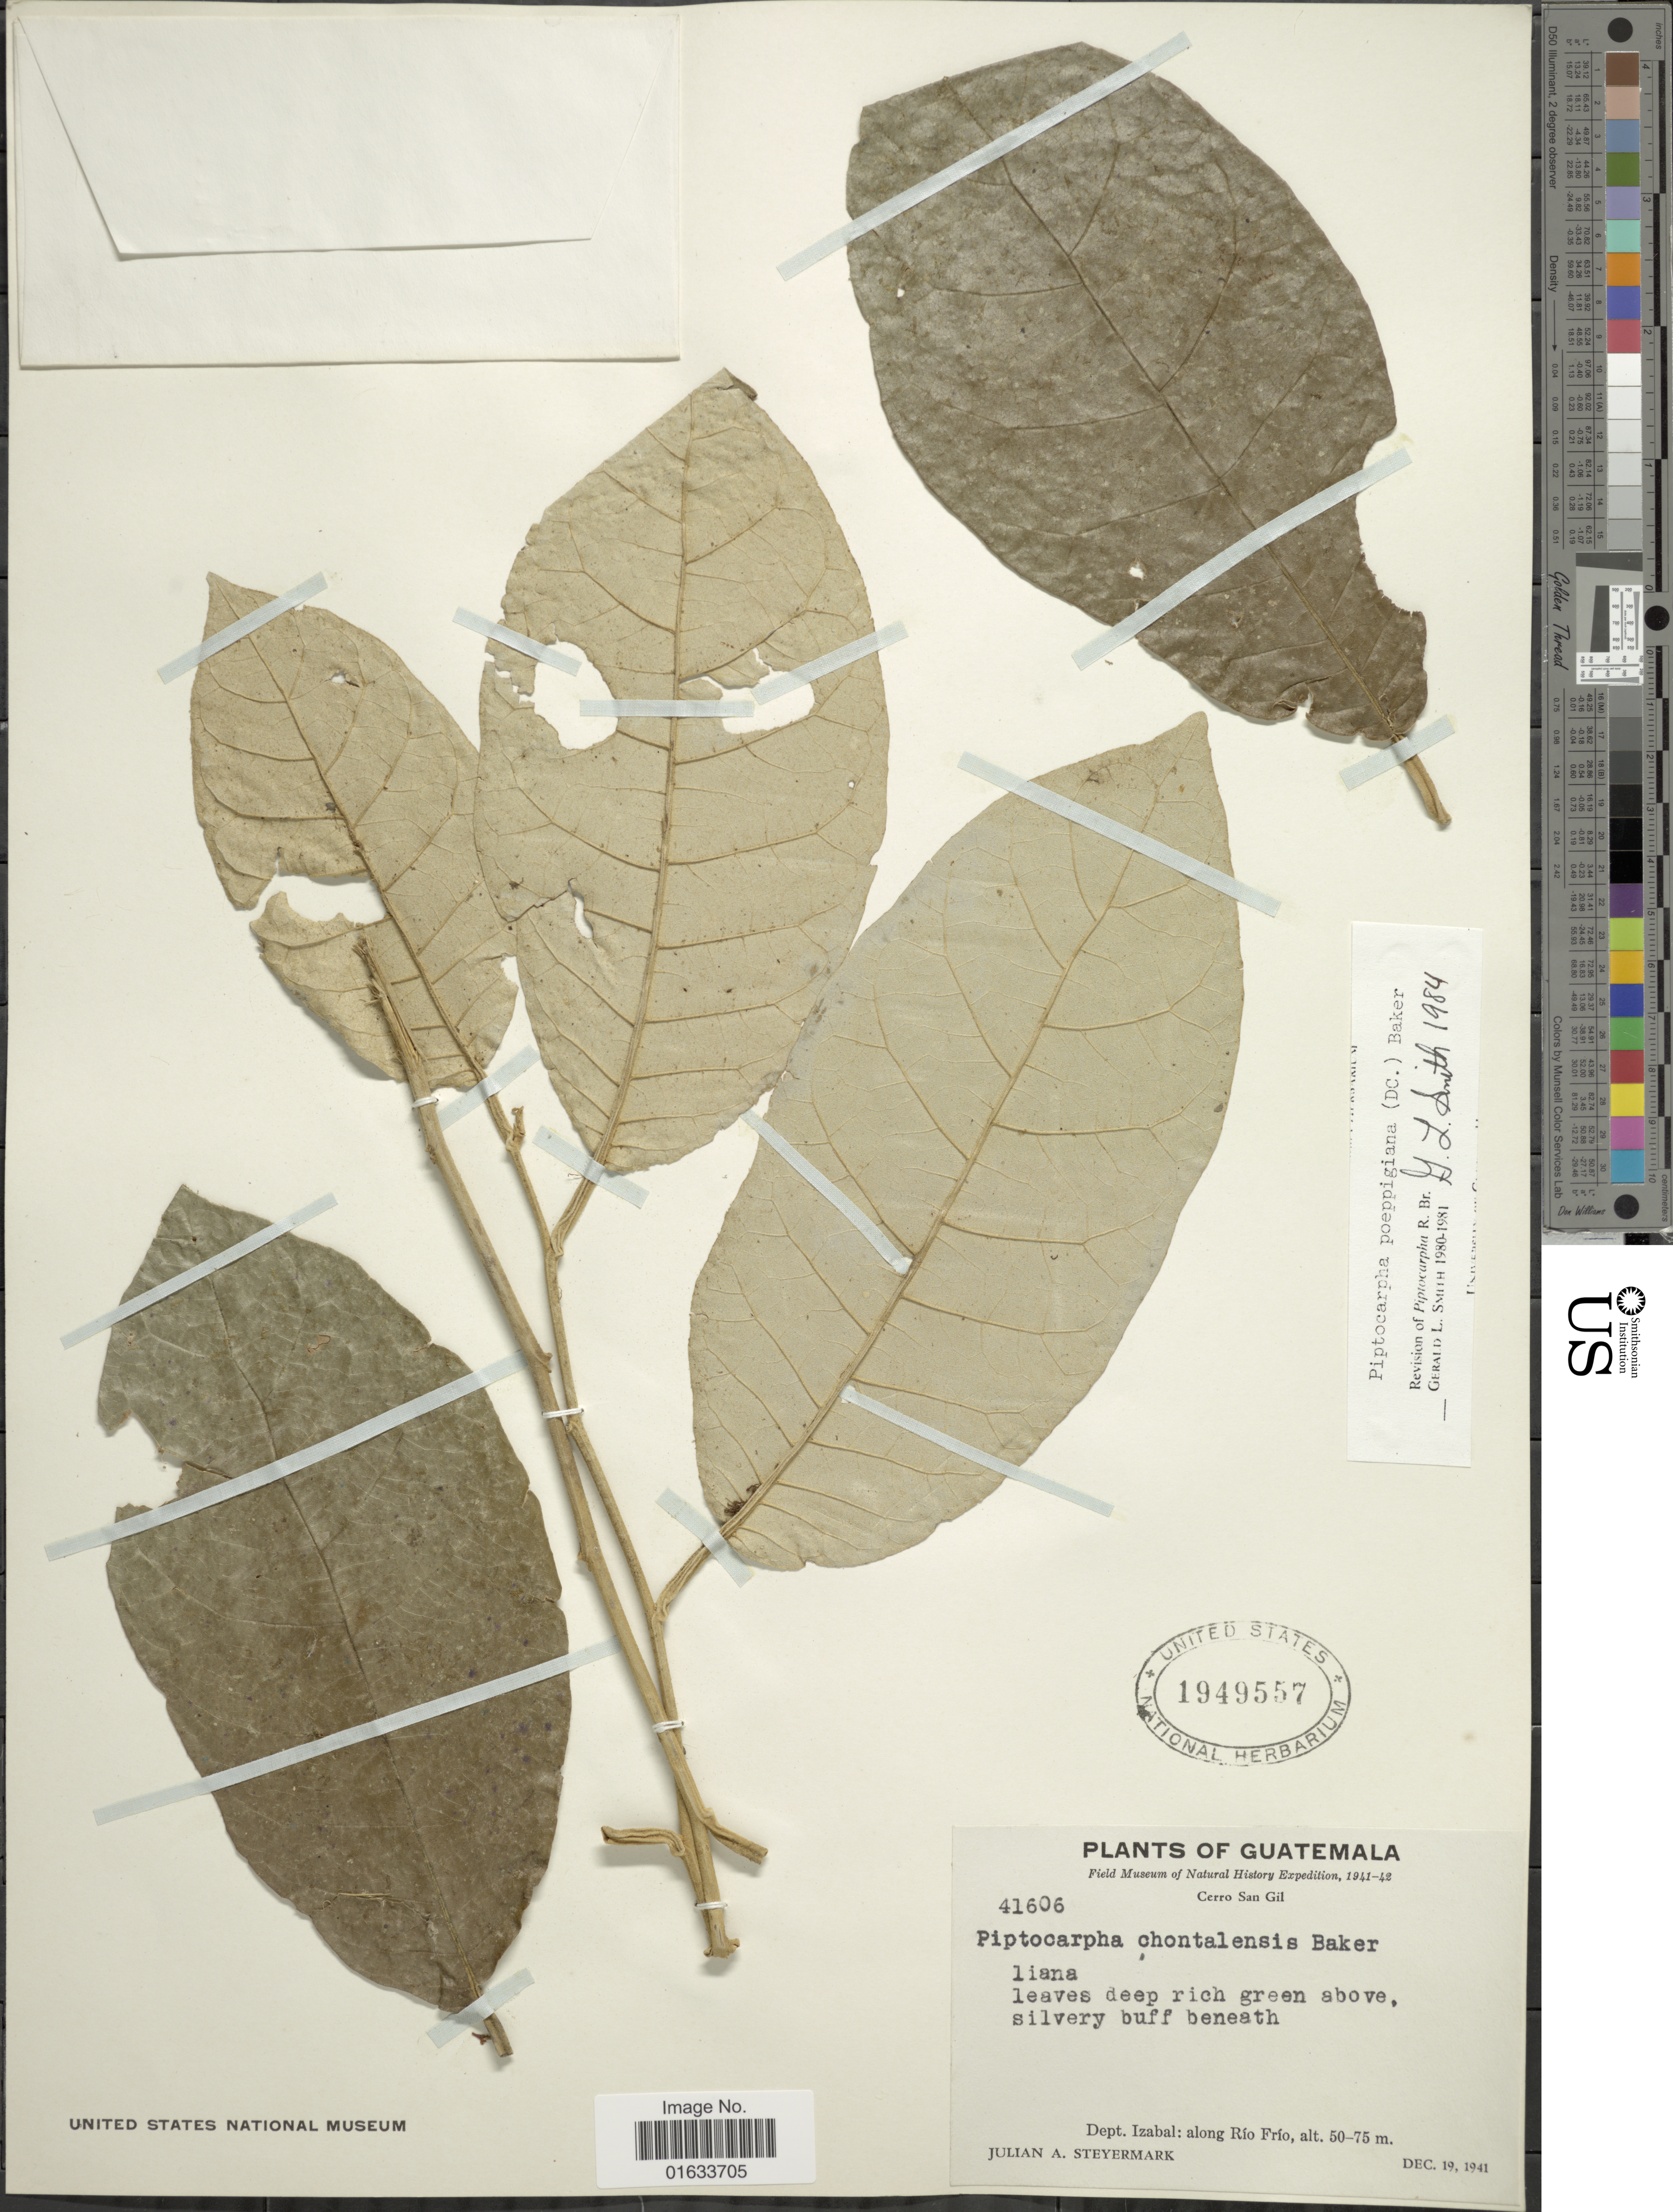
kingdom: Plantae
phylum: Tracheophyta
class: Magnoliopsida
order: Asterales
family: Asteraceae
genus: Piptocarpha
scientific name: Piptocarpha poeppigiana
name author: (DC.) Baker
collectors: J. Steyermark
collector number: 41606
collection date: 1941-12-19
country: Guatemala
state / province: Izabal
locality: Cerro San Gil. Dept. Izabal: along Río Frío.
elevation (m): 50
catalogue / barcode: US 1949557